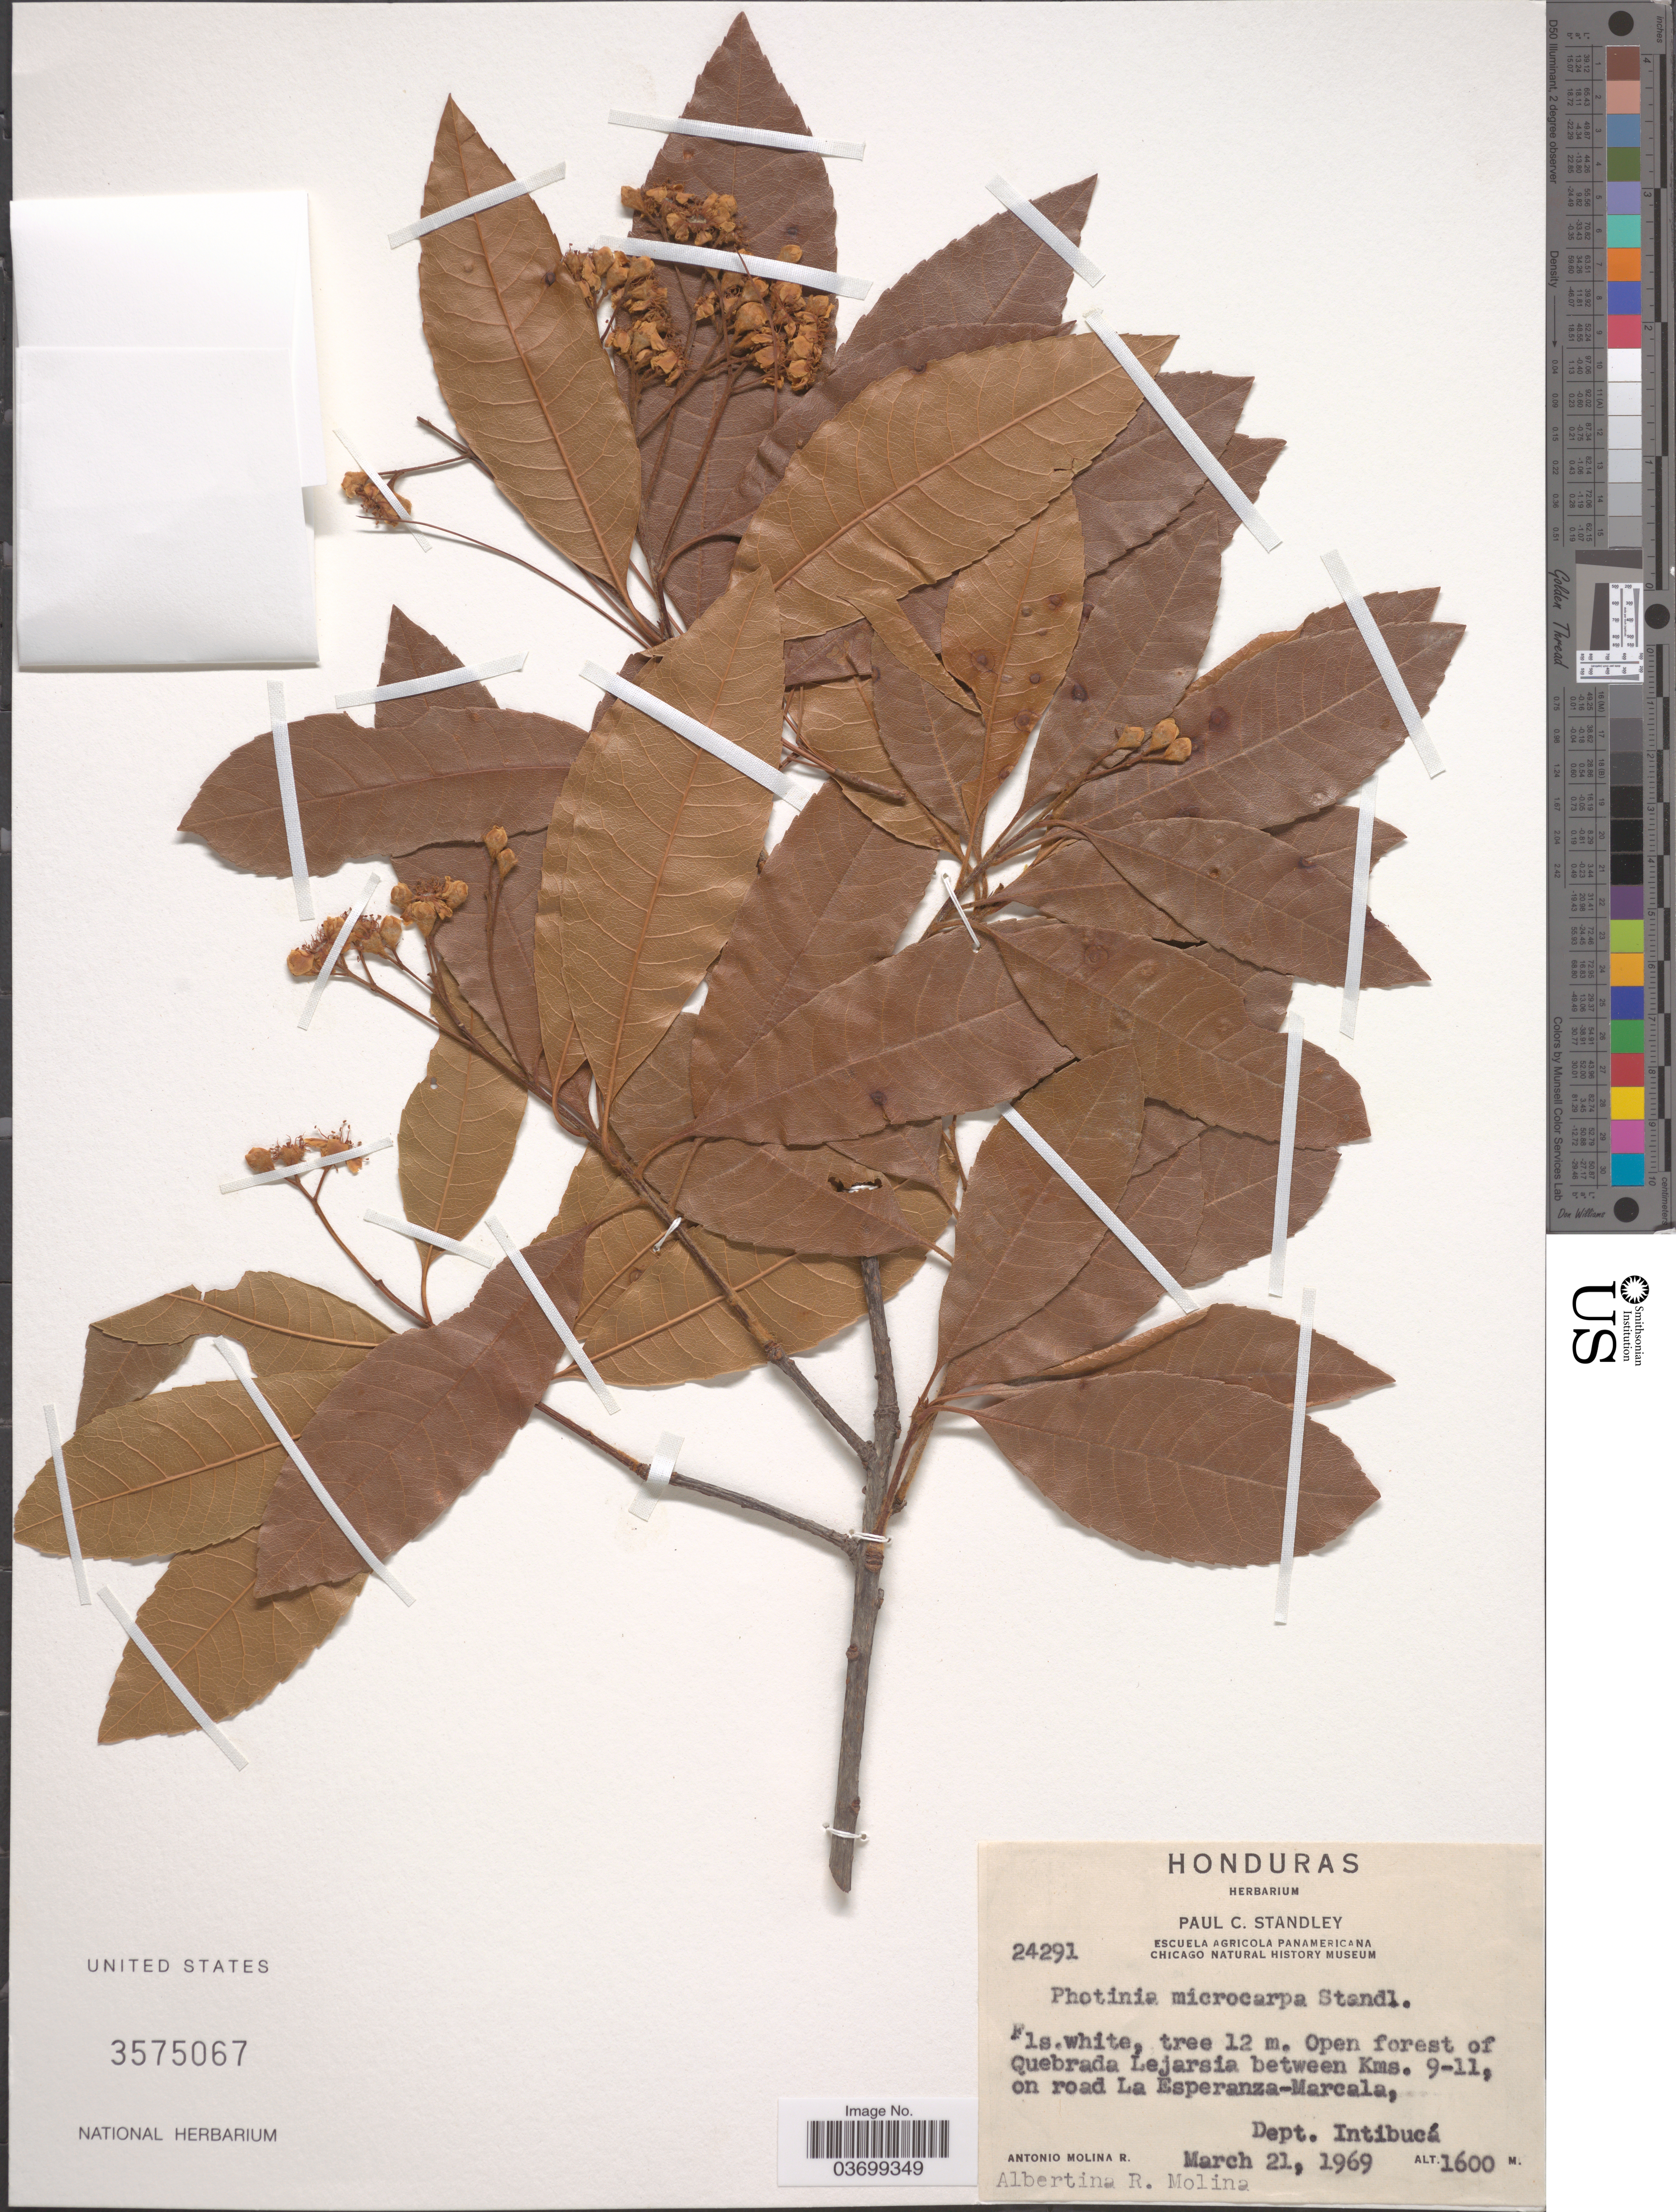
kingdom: Plantae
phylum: Tracheophyta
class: Magnoliopsida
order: Rosales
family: Rosaceae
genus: Phippsiomeles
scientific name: Phippsiomeles microcarpa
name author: (Standl.) B.B. Liu & J. Wen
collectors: A. Molina R. & A. R. Molina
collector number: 24291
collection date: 1969-03-21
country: Honduras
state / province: Intibuca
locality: Open forest of Quebrada Lejarsia between Kms. 9-11, on road La Esperanza-Marcala, Dept. Intibucá.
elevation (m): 1600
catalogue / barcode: US 3575067